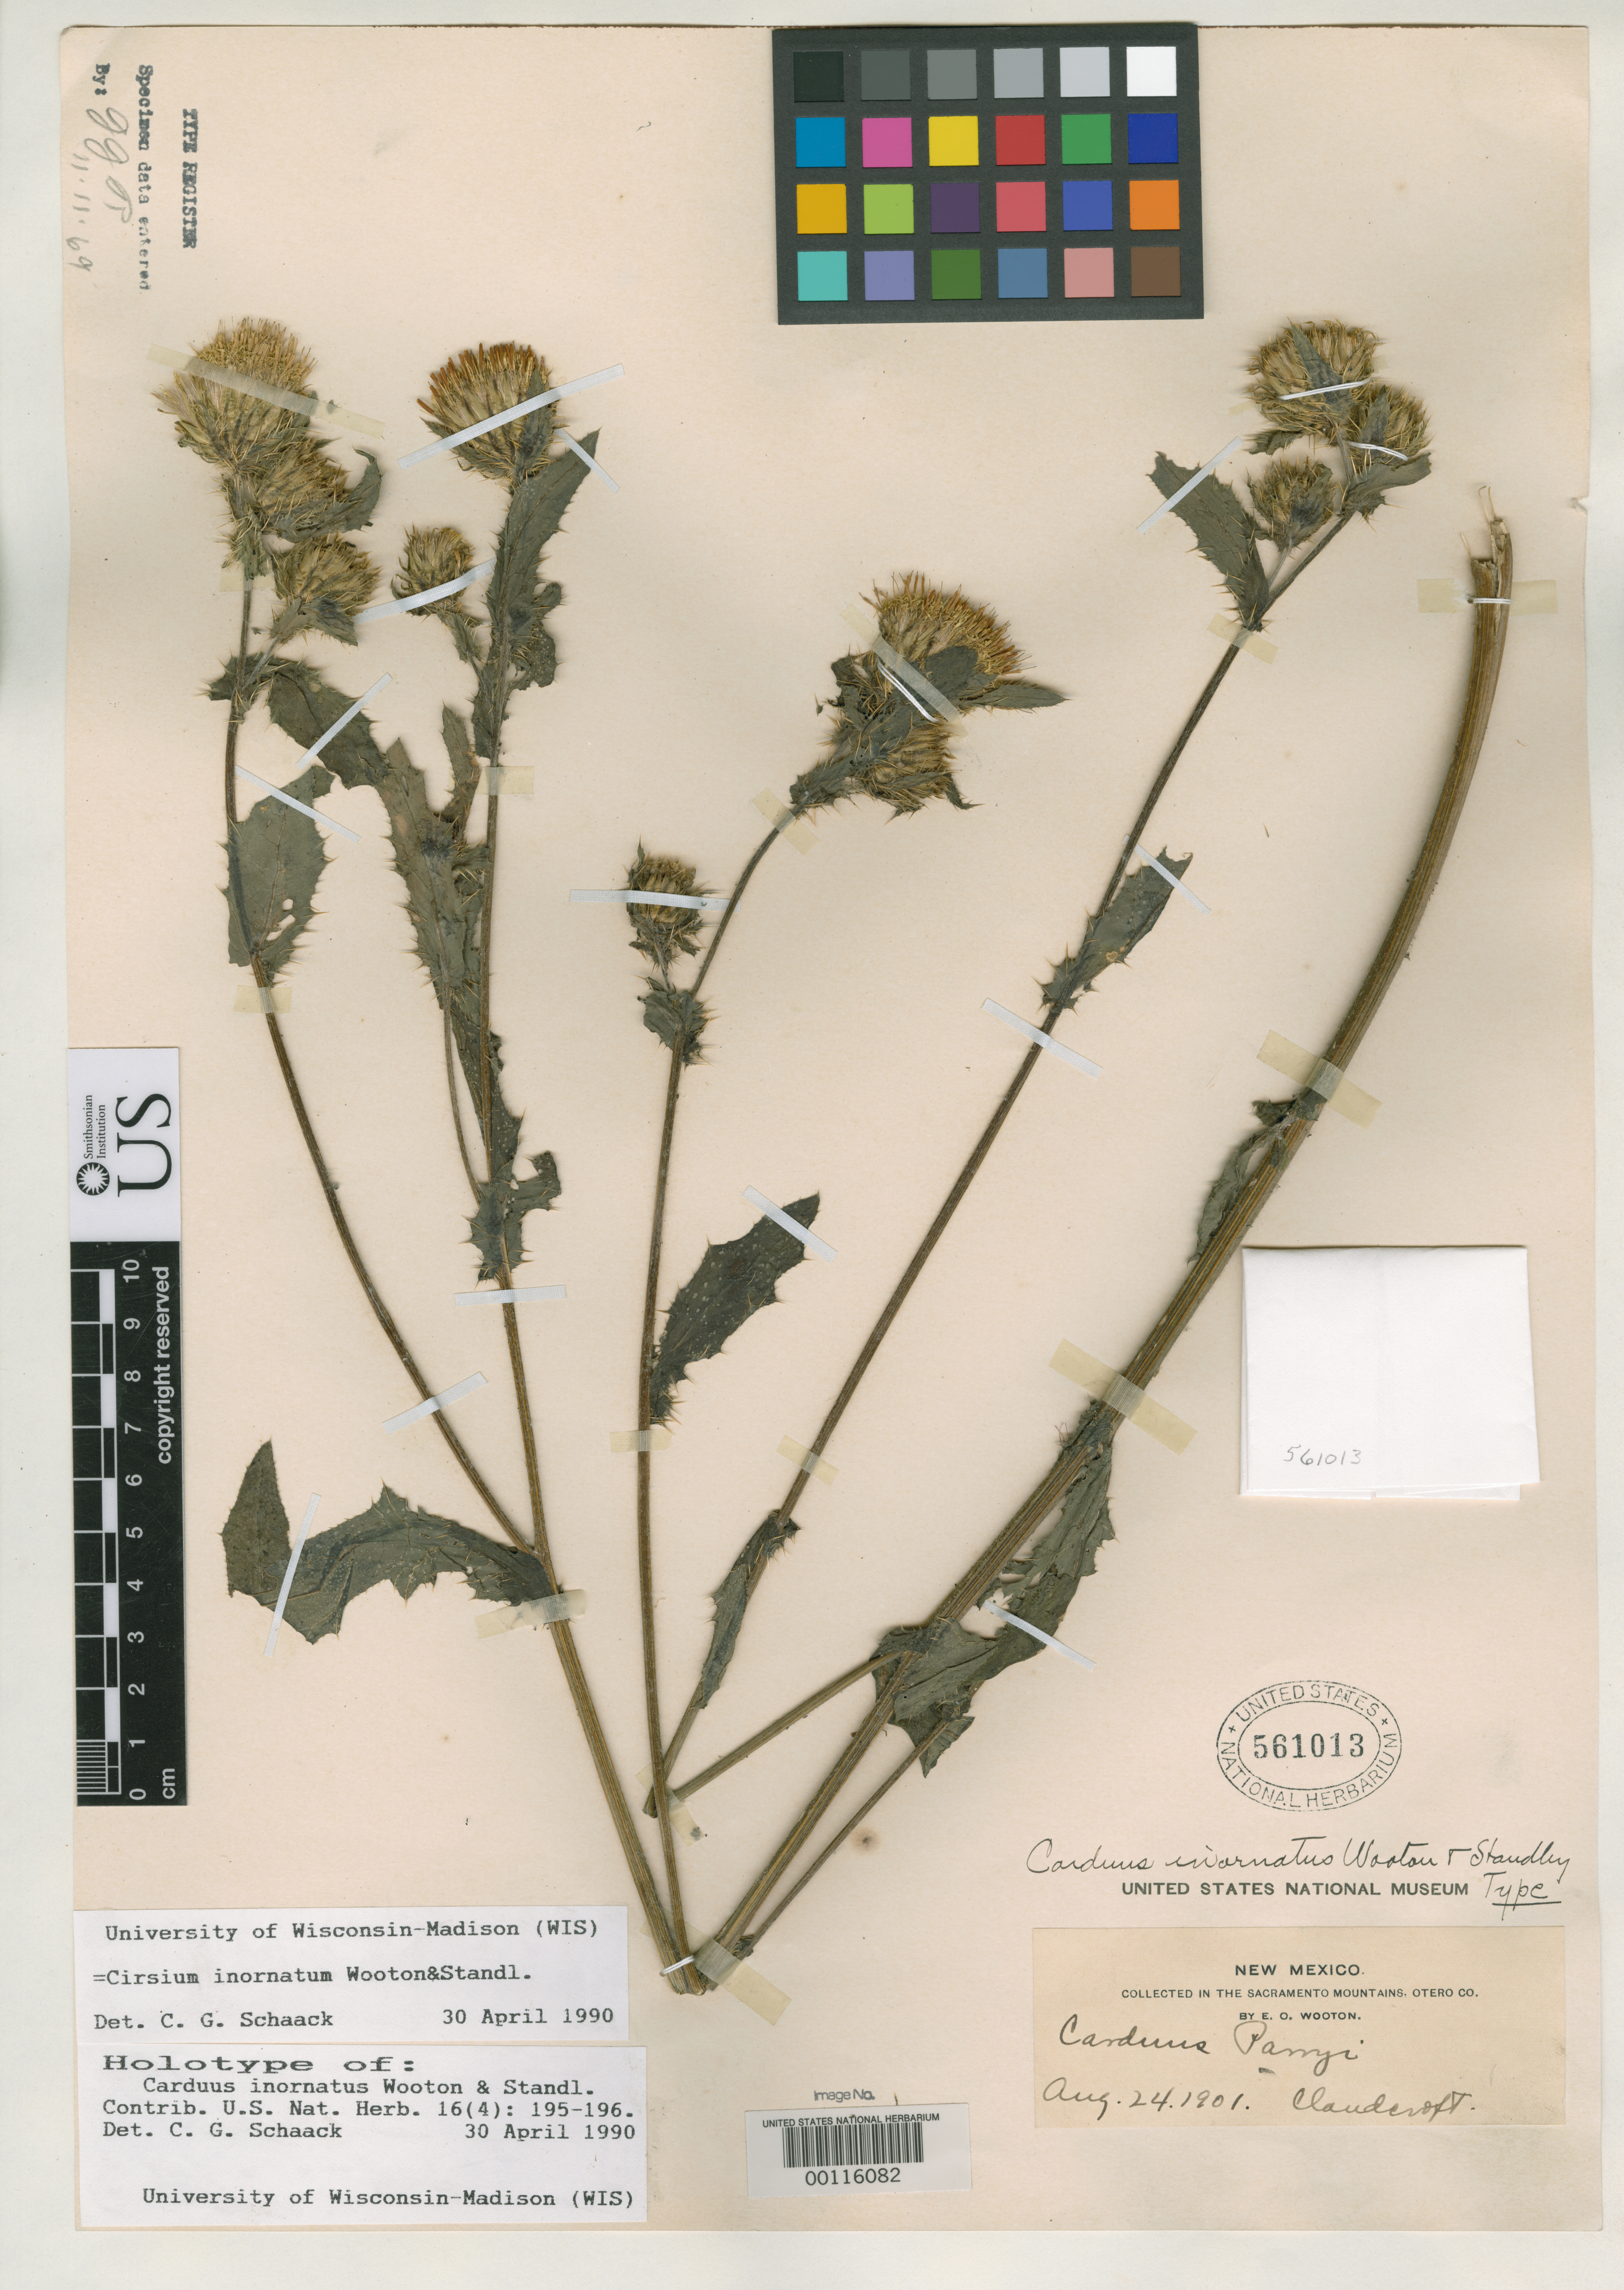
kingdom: Plantae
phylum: Tracheophyta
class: Magnoliopsida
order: Asterales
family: Asteraceae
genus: Carduus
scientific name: Carduus inornatus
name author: Wooton & Standl.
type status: Holotype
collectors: E. O. Wooton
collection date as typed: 24 Aug 1901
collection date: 1901-08-24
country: United States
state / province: New Mexico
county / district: Otero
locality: Cloudcroft.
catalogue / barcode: US 561013